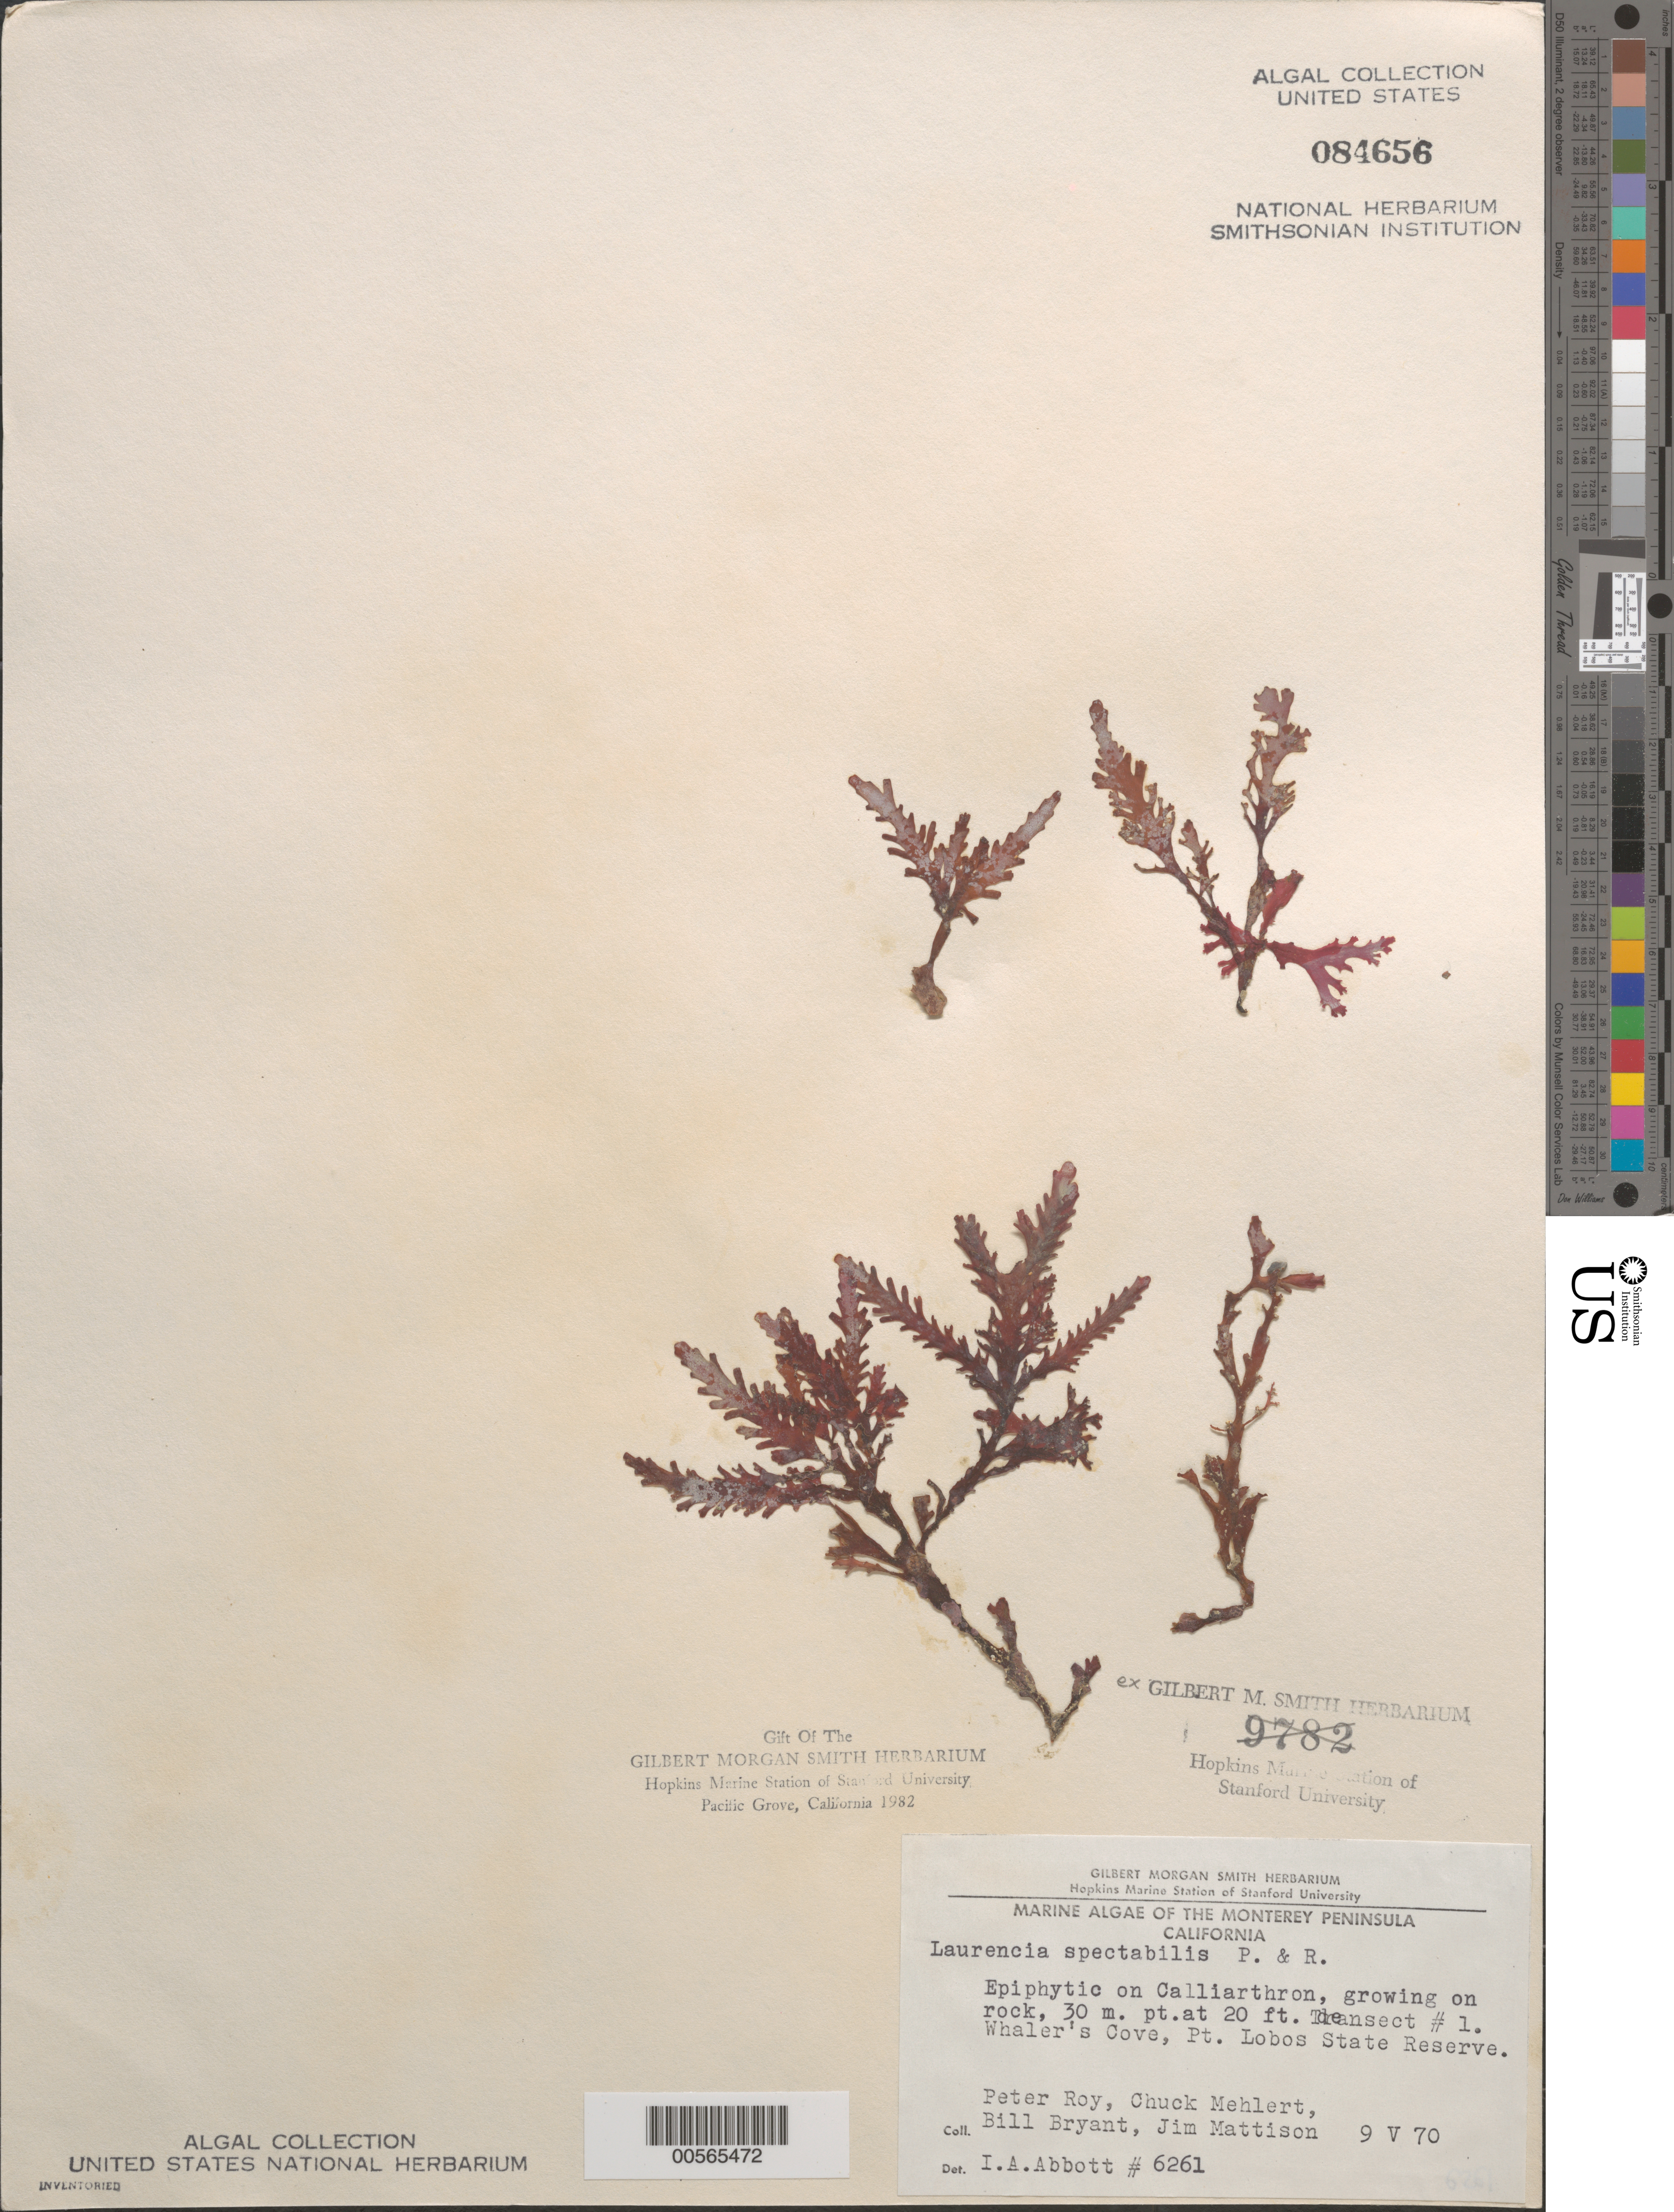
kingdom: Plantae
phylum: Rhodophyta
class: Florideophyceae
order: Ceramiales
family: Rhodomelaceae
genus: Osmundea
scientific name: Osmundea spectabilis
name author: (Postels & Rupr.) K.W. Nam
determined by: Algae name updating Project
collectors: P. Roy, C. Mehlert, W. Bryant & J. Mattison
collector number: IAA 6261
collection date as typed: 09 May 1970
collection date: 1970-05-09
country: United States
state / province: California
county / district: Monterey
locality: Whaler's Cove, Point Lobos State Reserve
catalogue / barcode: US 84656